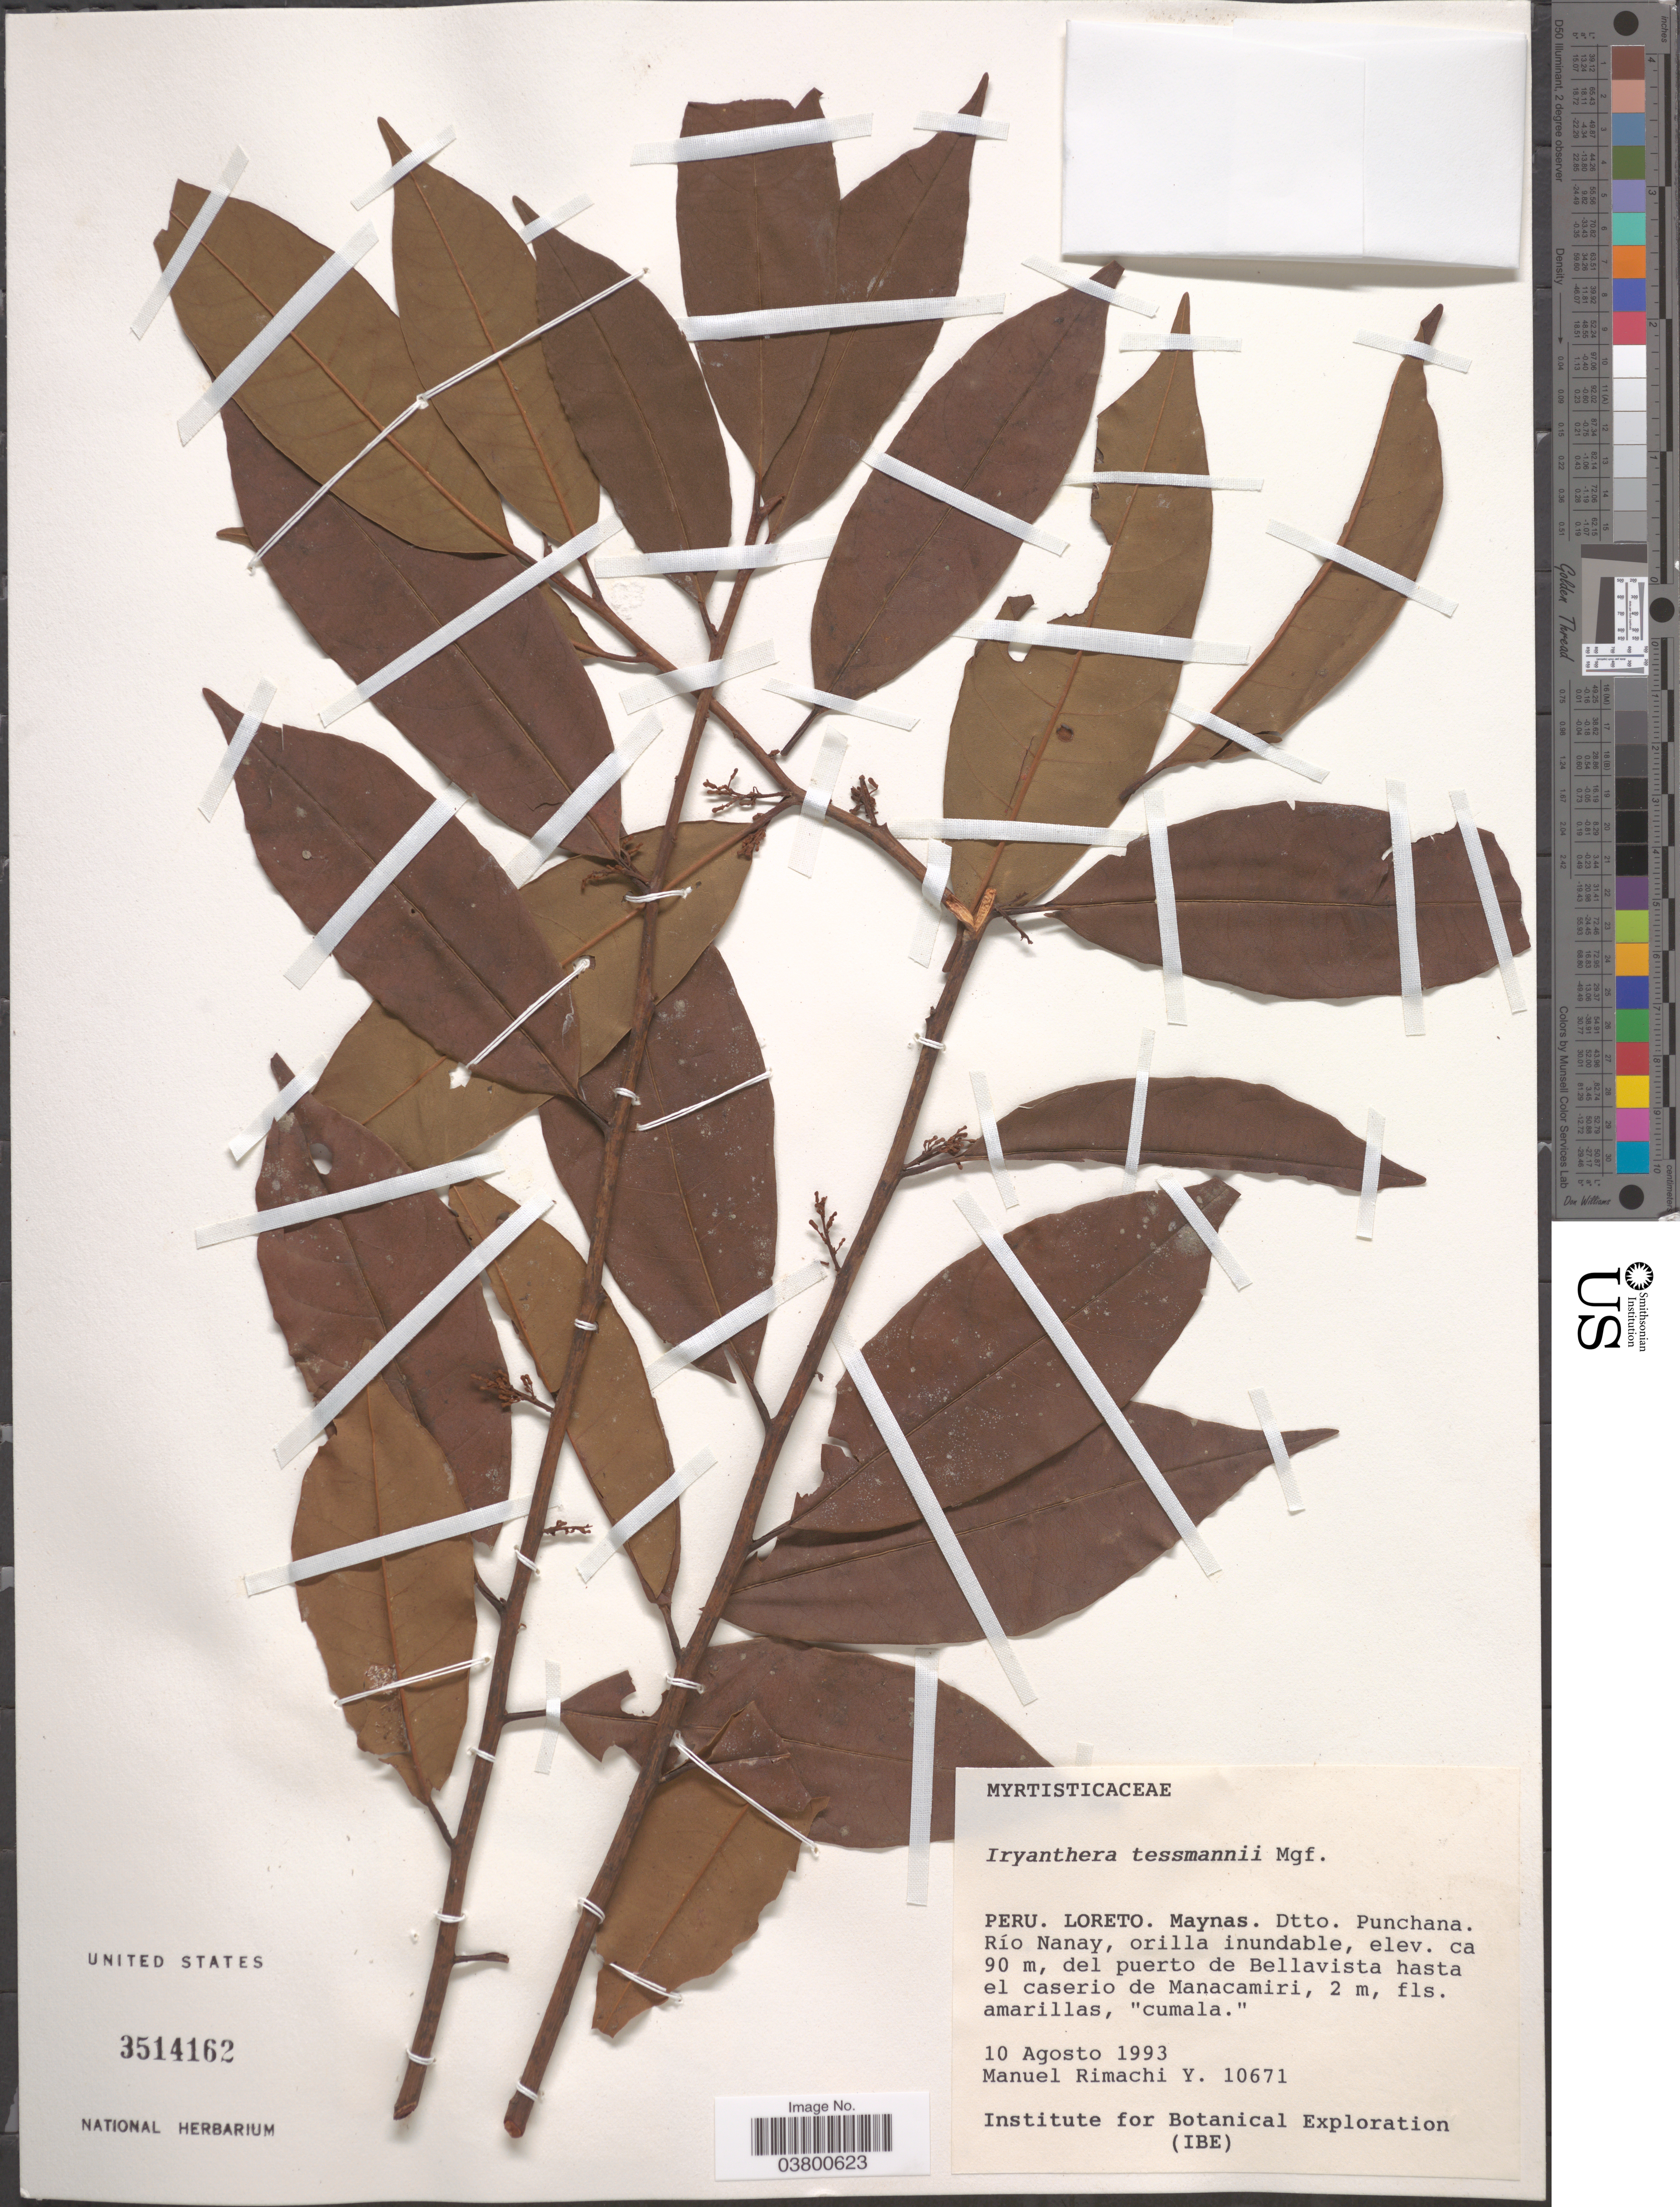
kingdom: Plantae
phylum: Tracheophyta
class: Magnoliopsida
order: Magnoliales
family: Myristicaceae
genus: Iryanthera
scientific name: Iryanthera tessmannii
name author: Markgr.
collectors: M. Rimachi Y.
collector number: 10671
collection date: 1993-08-10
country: Peru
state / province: Loreto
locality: Maynas. Dtto. Punchana. Río Nanay, orilla inundable, del puerto de Bellavista hasta el caserio de Manacamiri.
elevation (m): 90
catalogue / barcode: US 3514162